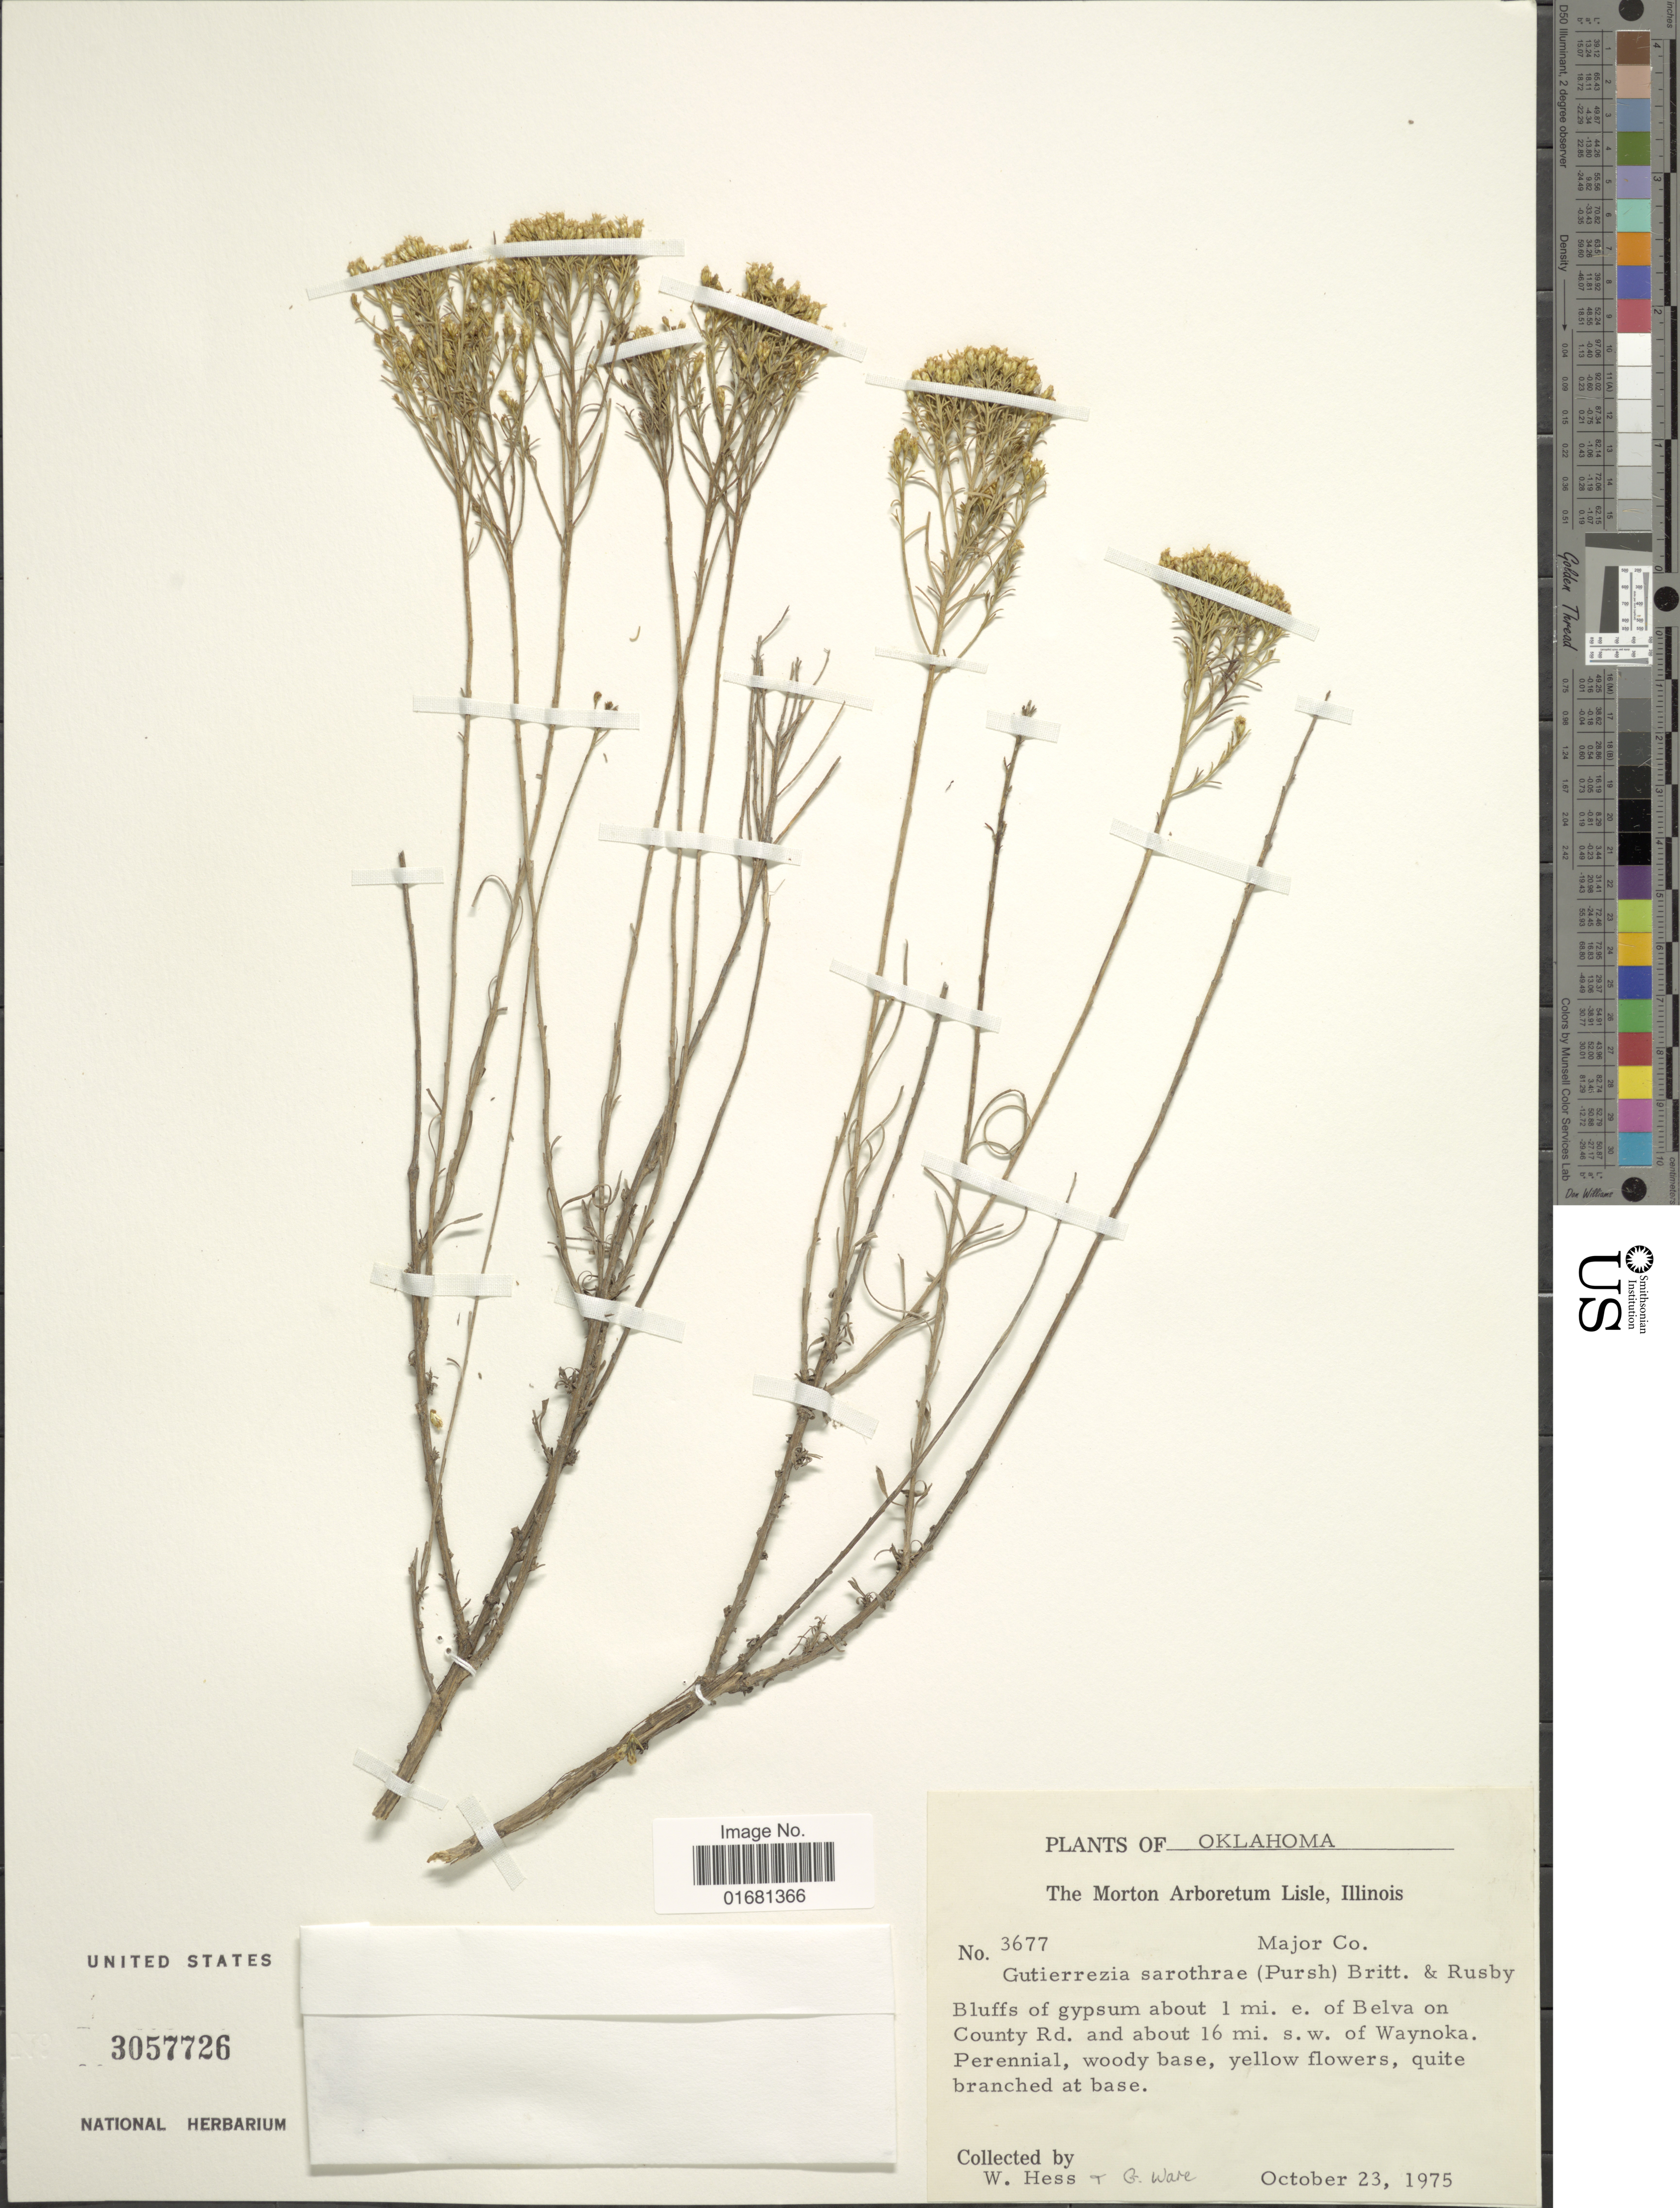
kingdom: Plantae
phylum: Tracheophyta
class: Magnoliopsida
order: Asterales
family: Asteraceae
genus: Gutierrezia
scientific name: Gutierrezia sarothrae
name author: (Pursh) Britton & Rusby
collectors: W. Hess & G. Ware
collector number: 3677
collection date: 1975-10-23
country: United States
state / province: Oklahoma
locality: Oklahoma. about 1 mi. e. of Belva on County Rd, and about 16 mi. s. w. of Waynoka.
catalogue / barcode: US 3057726